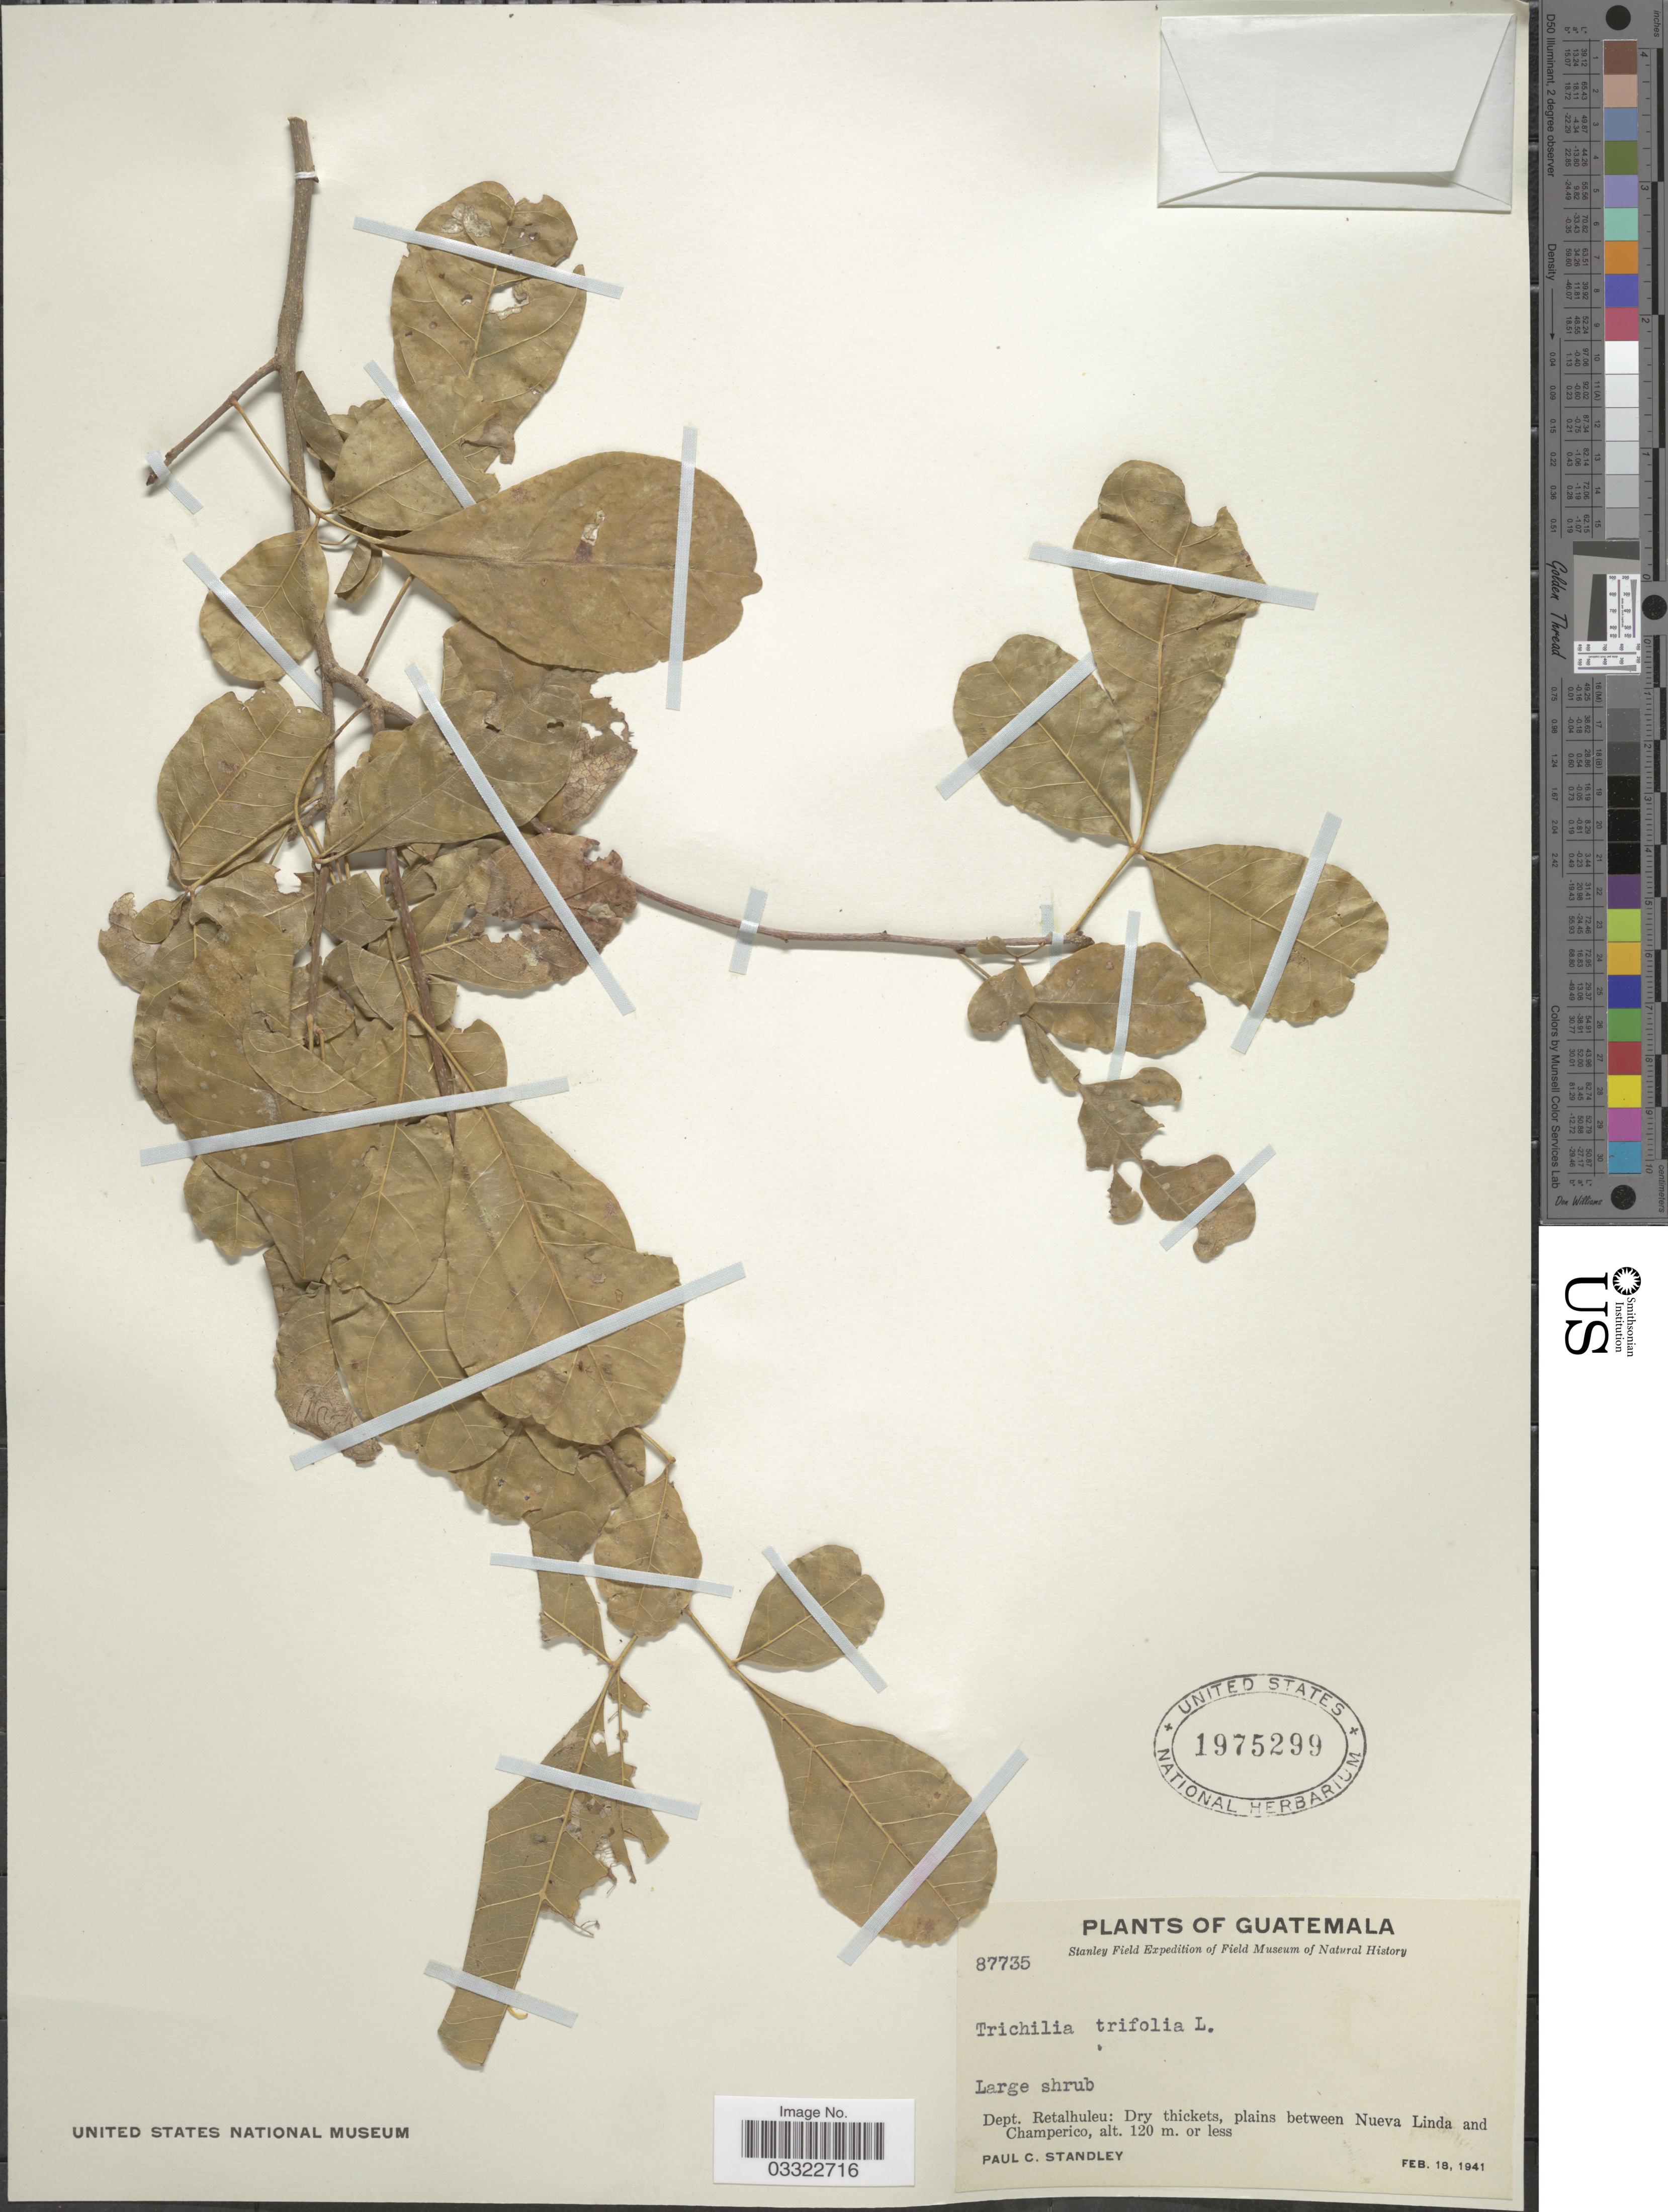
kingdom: Plantae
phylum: Tracheophyta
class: Magnoliopsida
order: Sapindales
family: Meliaceae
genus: Trichilia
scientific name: Trichilia trifolia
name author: L.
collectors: P. C. Standley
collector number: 87735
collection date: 1941-02-18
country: Guatemala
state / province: Retalhuleu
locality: Dept. Retalhuleu: Dry thickets, plains between Nueva Linda and Champerico.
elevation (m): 120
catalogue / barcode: US 1975299